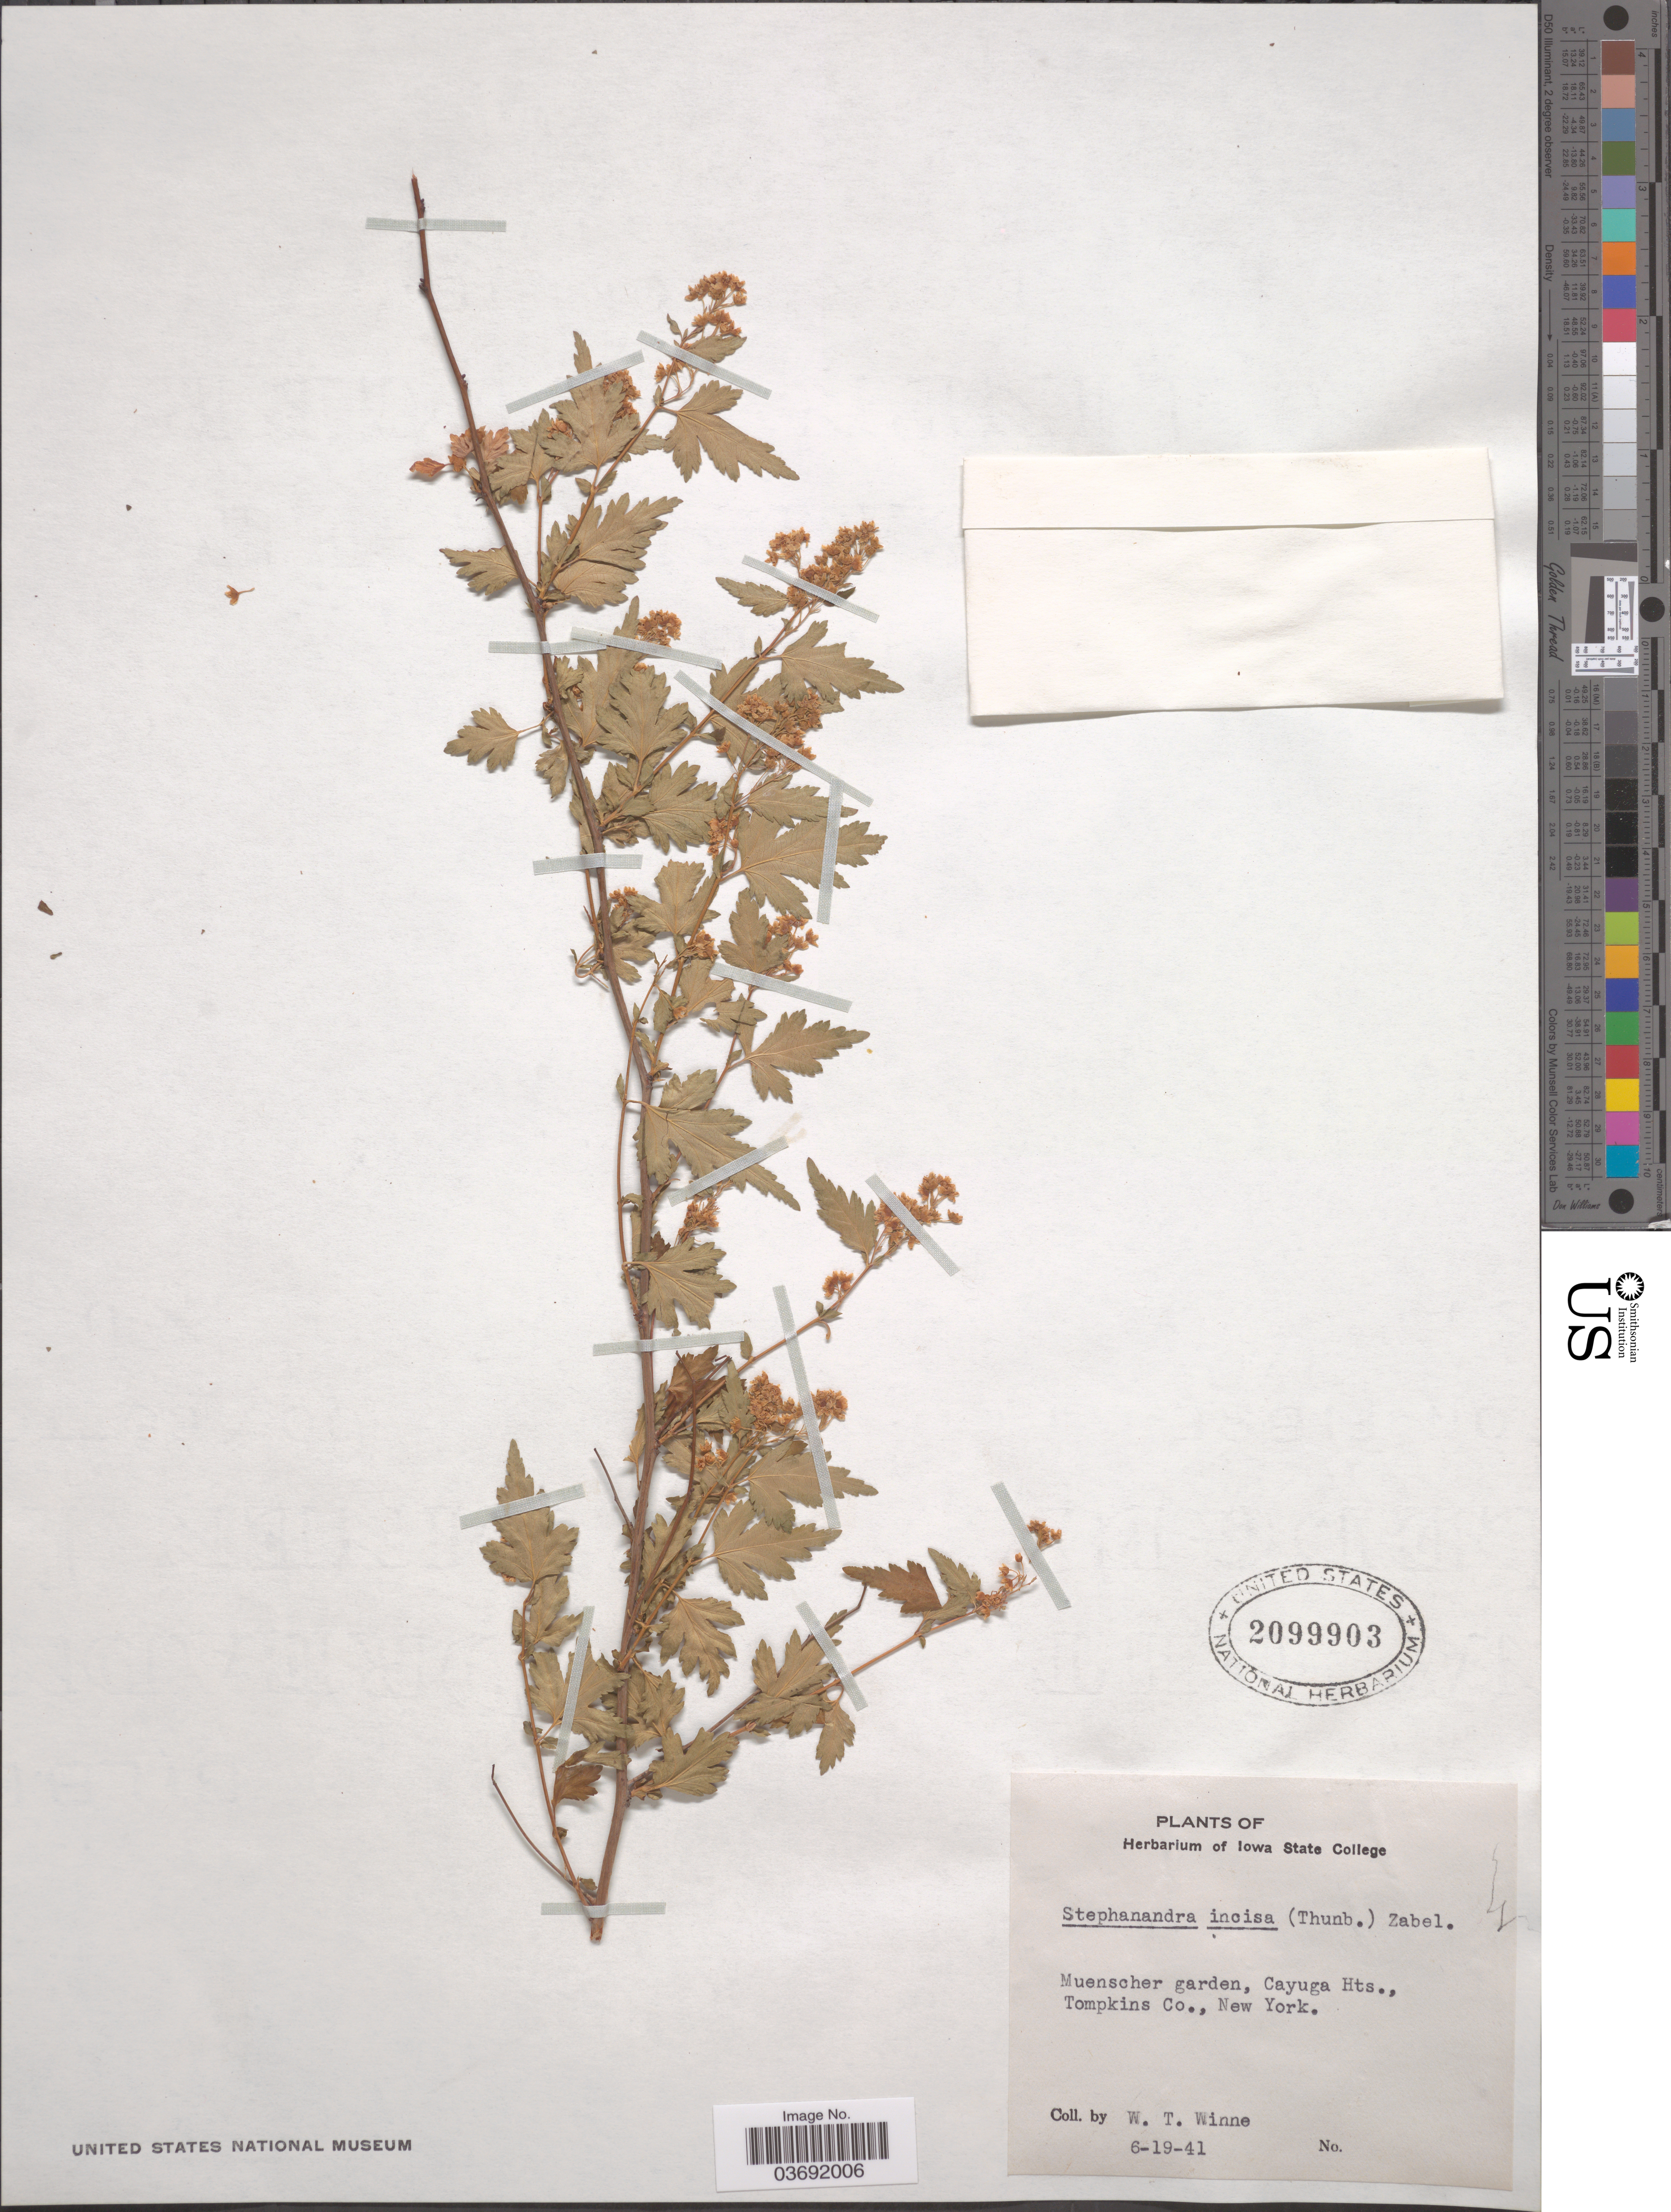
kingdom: Plantae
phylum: Tracheophyta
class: Magnoliopsida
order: Rosales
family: Rosaceae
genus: Neillia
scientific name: Neillia incisa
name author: (Thunb.) S.H. Oh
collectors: W. Winne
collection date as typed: Transcribed d/m/y: 19/6/41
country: United States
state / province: New York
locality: Muenscher garden, Cayuga Hts., Tompkins Co.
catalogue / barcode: US 2099903